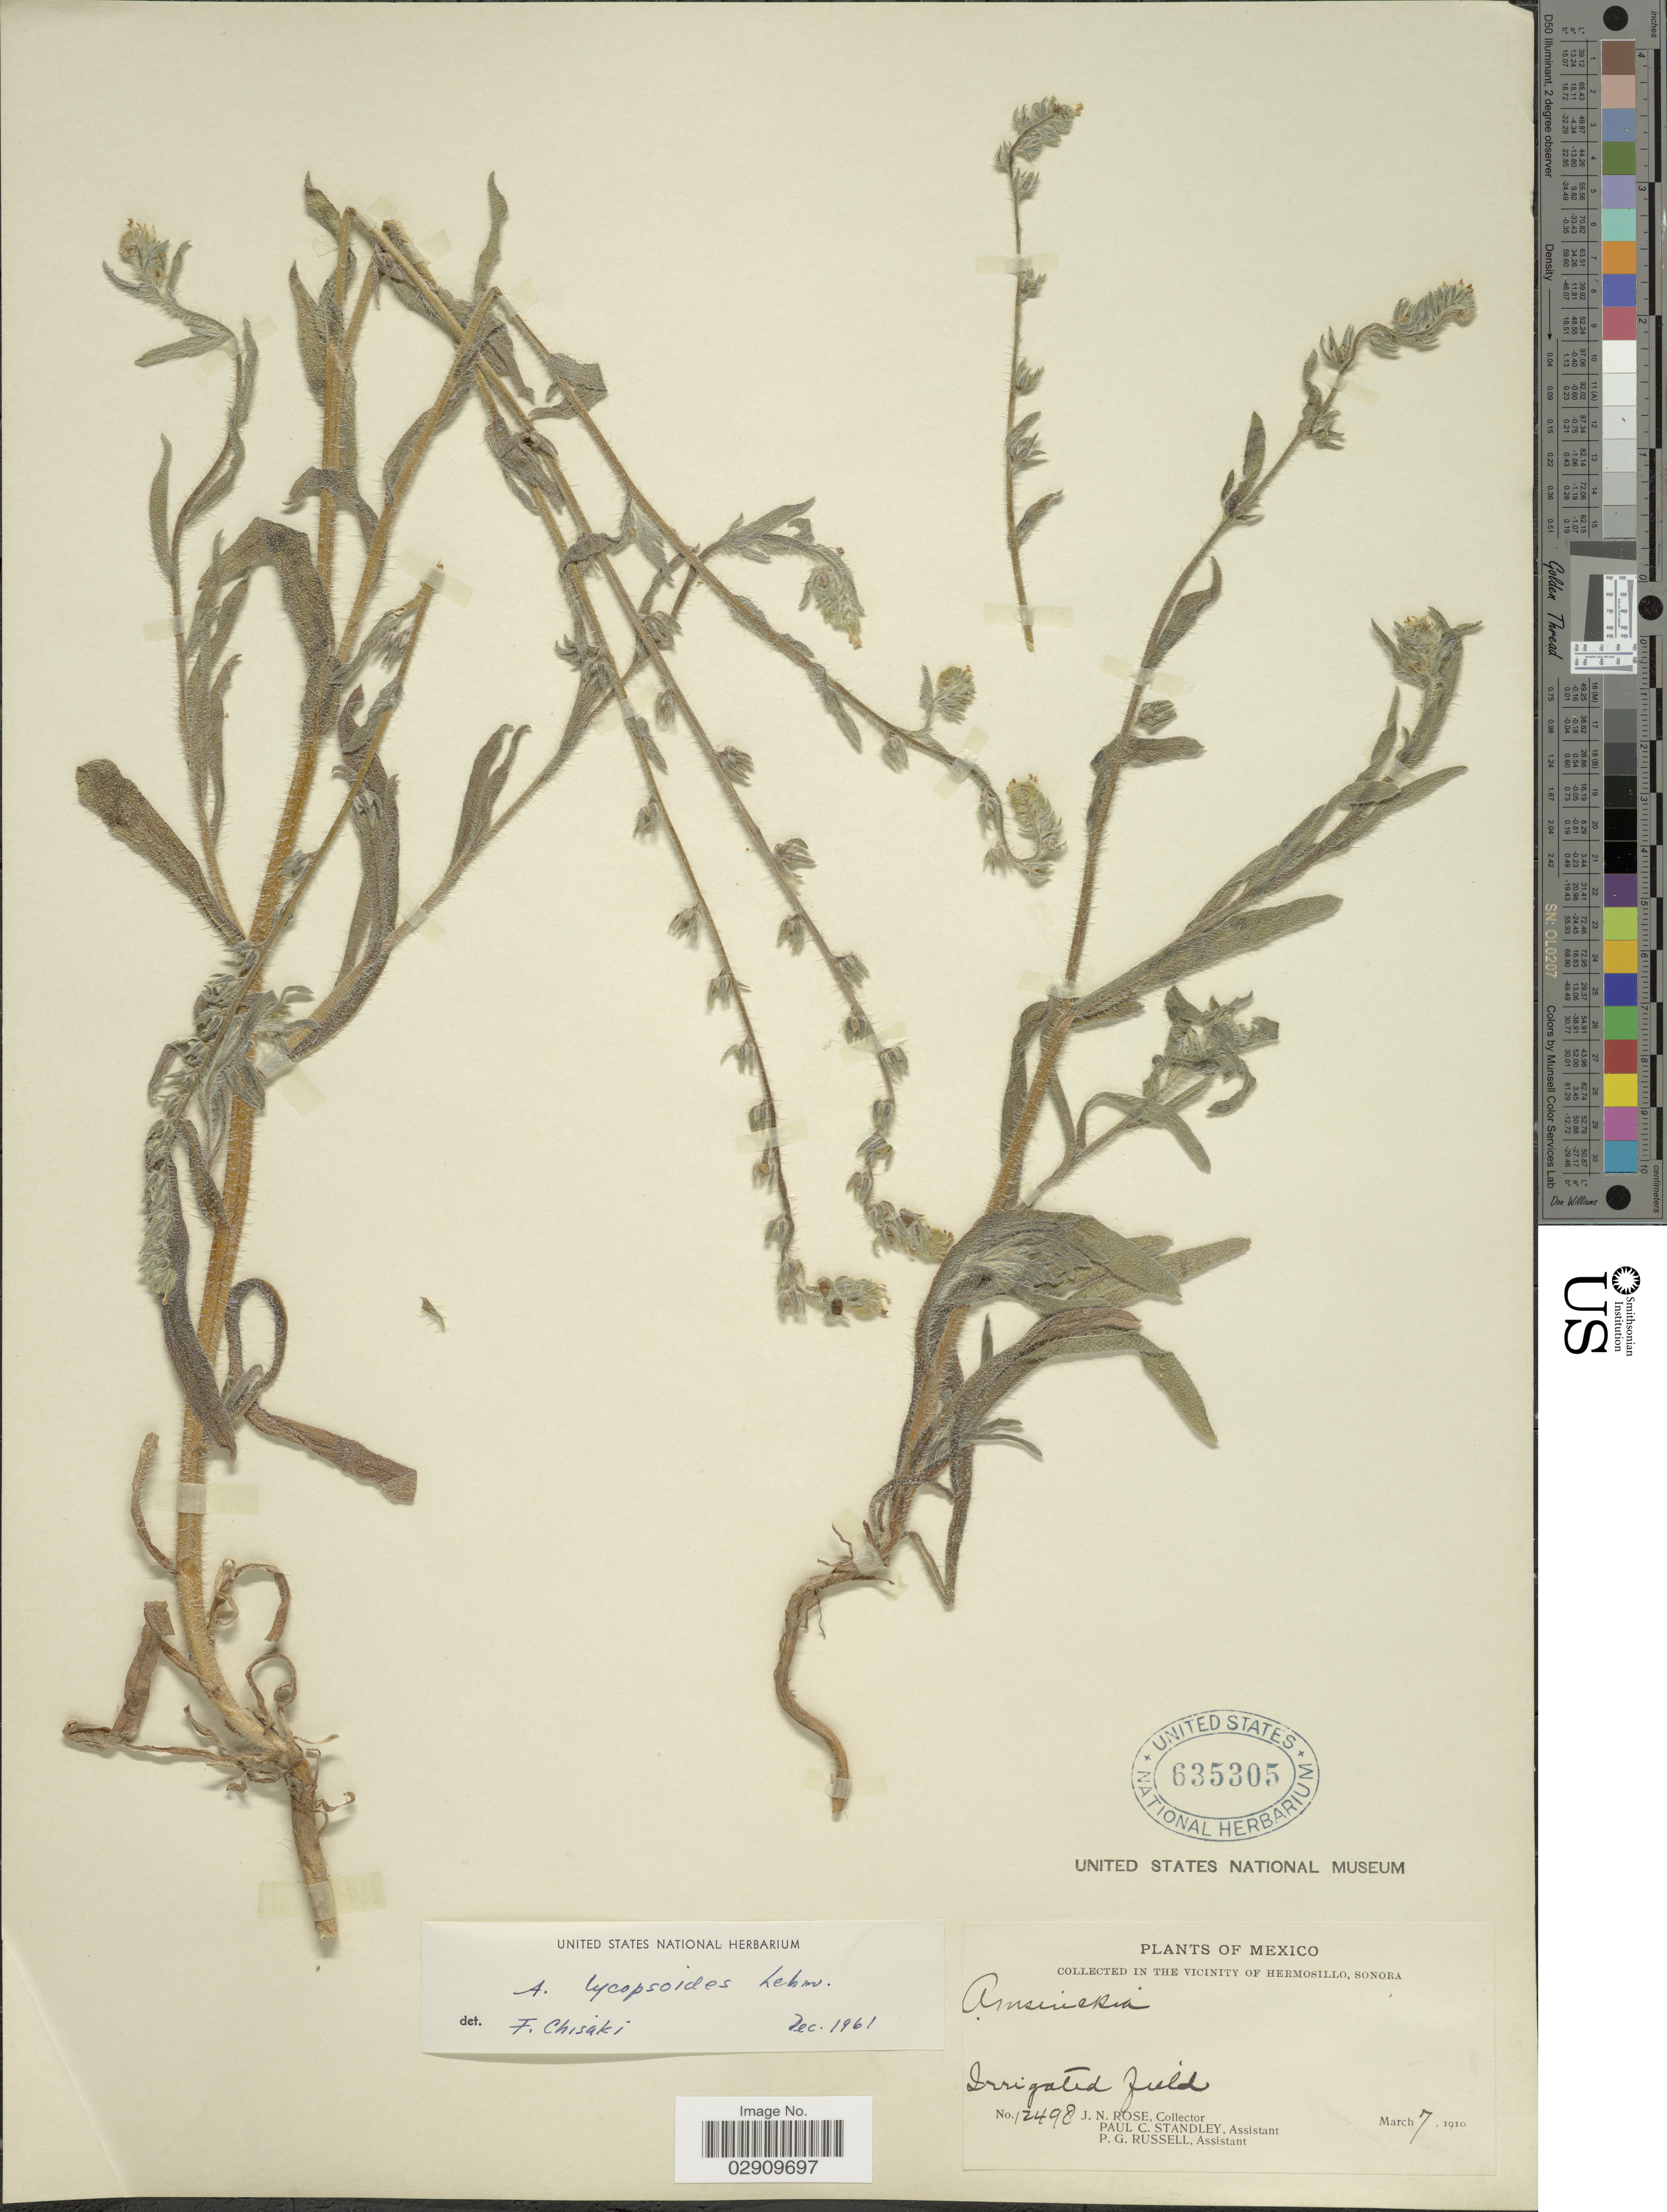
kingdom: Plantae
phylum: Tracheophyta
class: Magnoliopsida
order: Boraginales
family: Boraginaceae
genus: Amsinckia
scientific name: Amsinckia lycopsoides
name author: Lehm.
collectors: J. N. Rose, P. C. Standley & P. G. Russell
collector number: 12498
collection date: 1910-03-07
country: Mexico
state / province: Sonora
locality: In the vicinity of Hermosillo, Irrigated field.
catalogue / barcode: US 635305